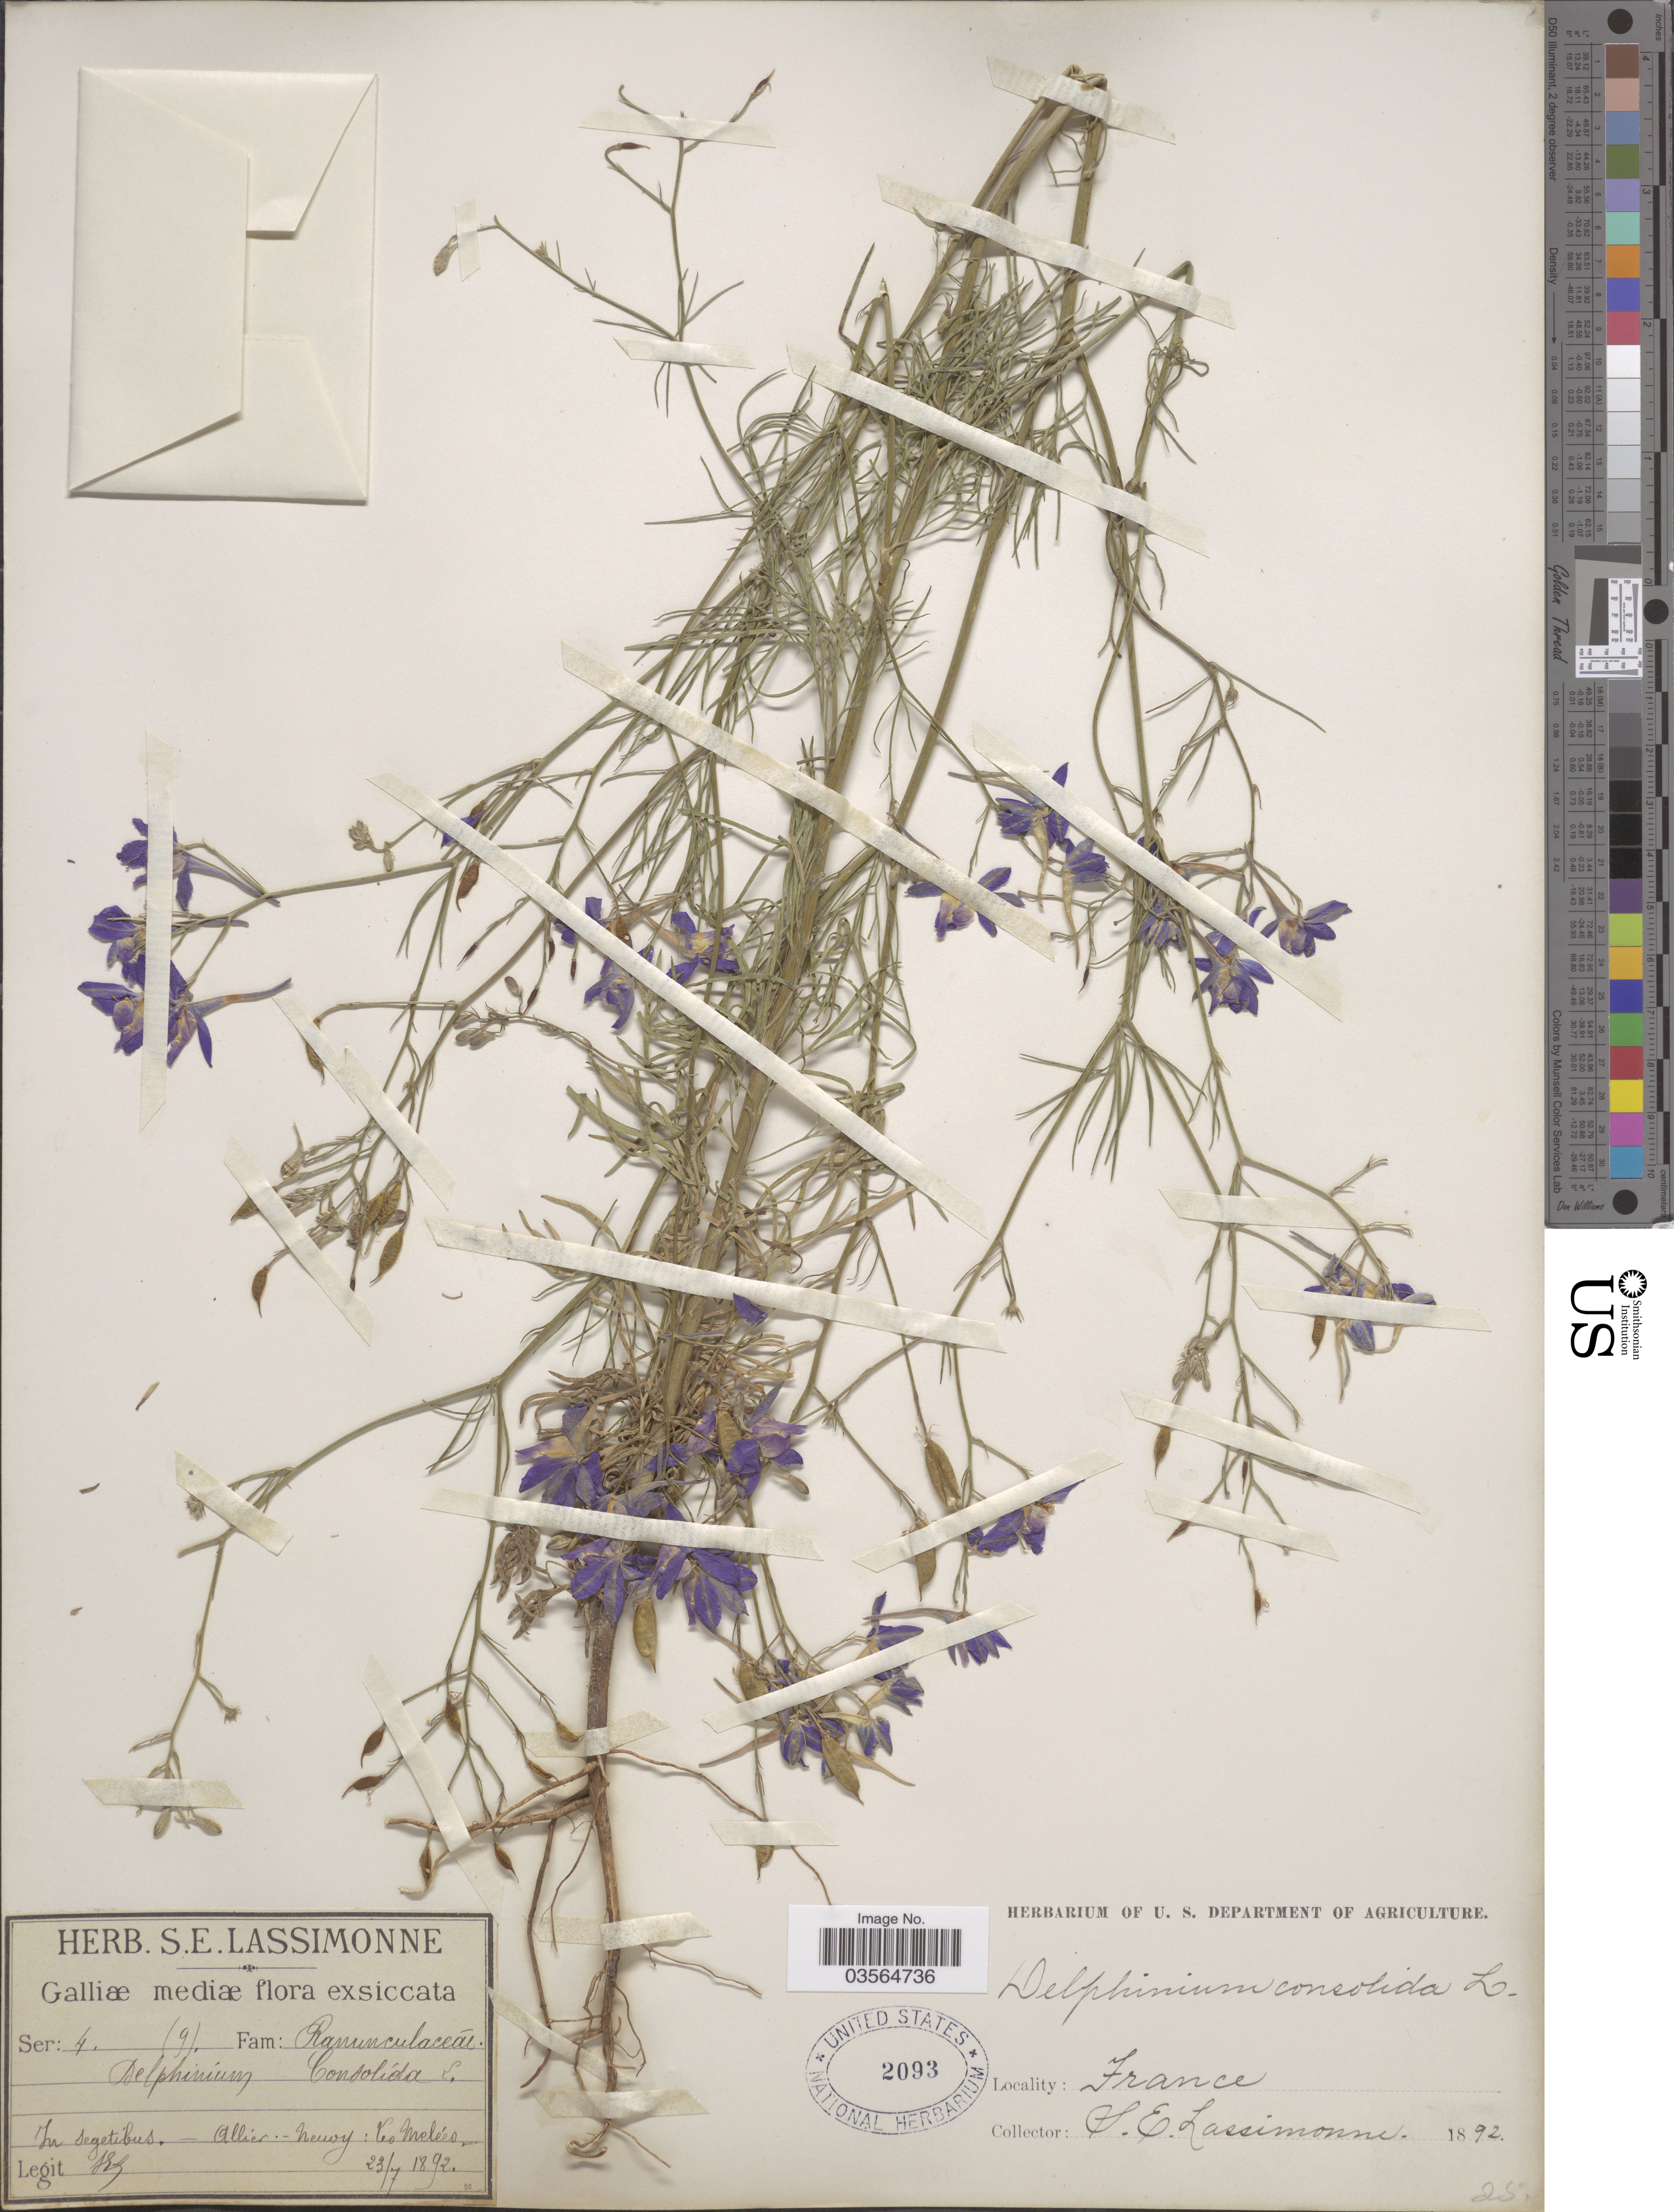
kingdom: Plantae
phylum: Tracheophyta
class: Magnoliopsida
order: Ranunculales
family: Ranunculaceae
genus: Delphinium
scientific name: Delphinium consolida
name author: L.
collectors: S. Lassimonne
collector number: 9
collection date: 1892-07-23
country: France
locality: Galliæ mediæ. In segetibus. - Allier.- Neuvy: Les Melées.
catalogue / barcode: US 2093